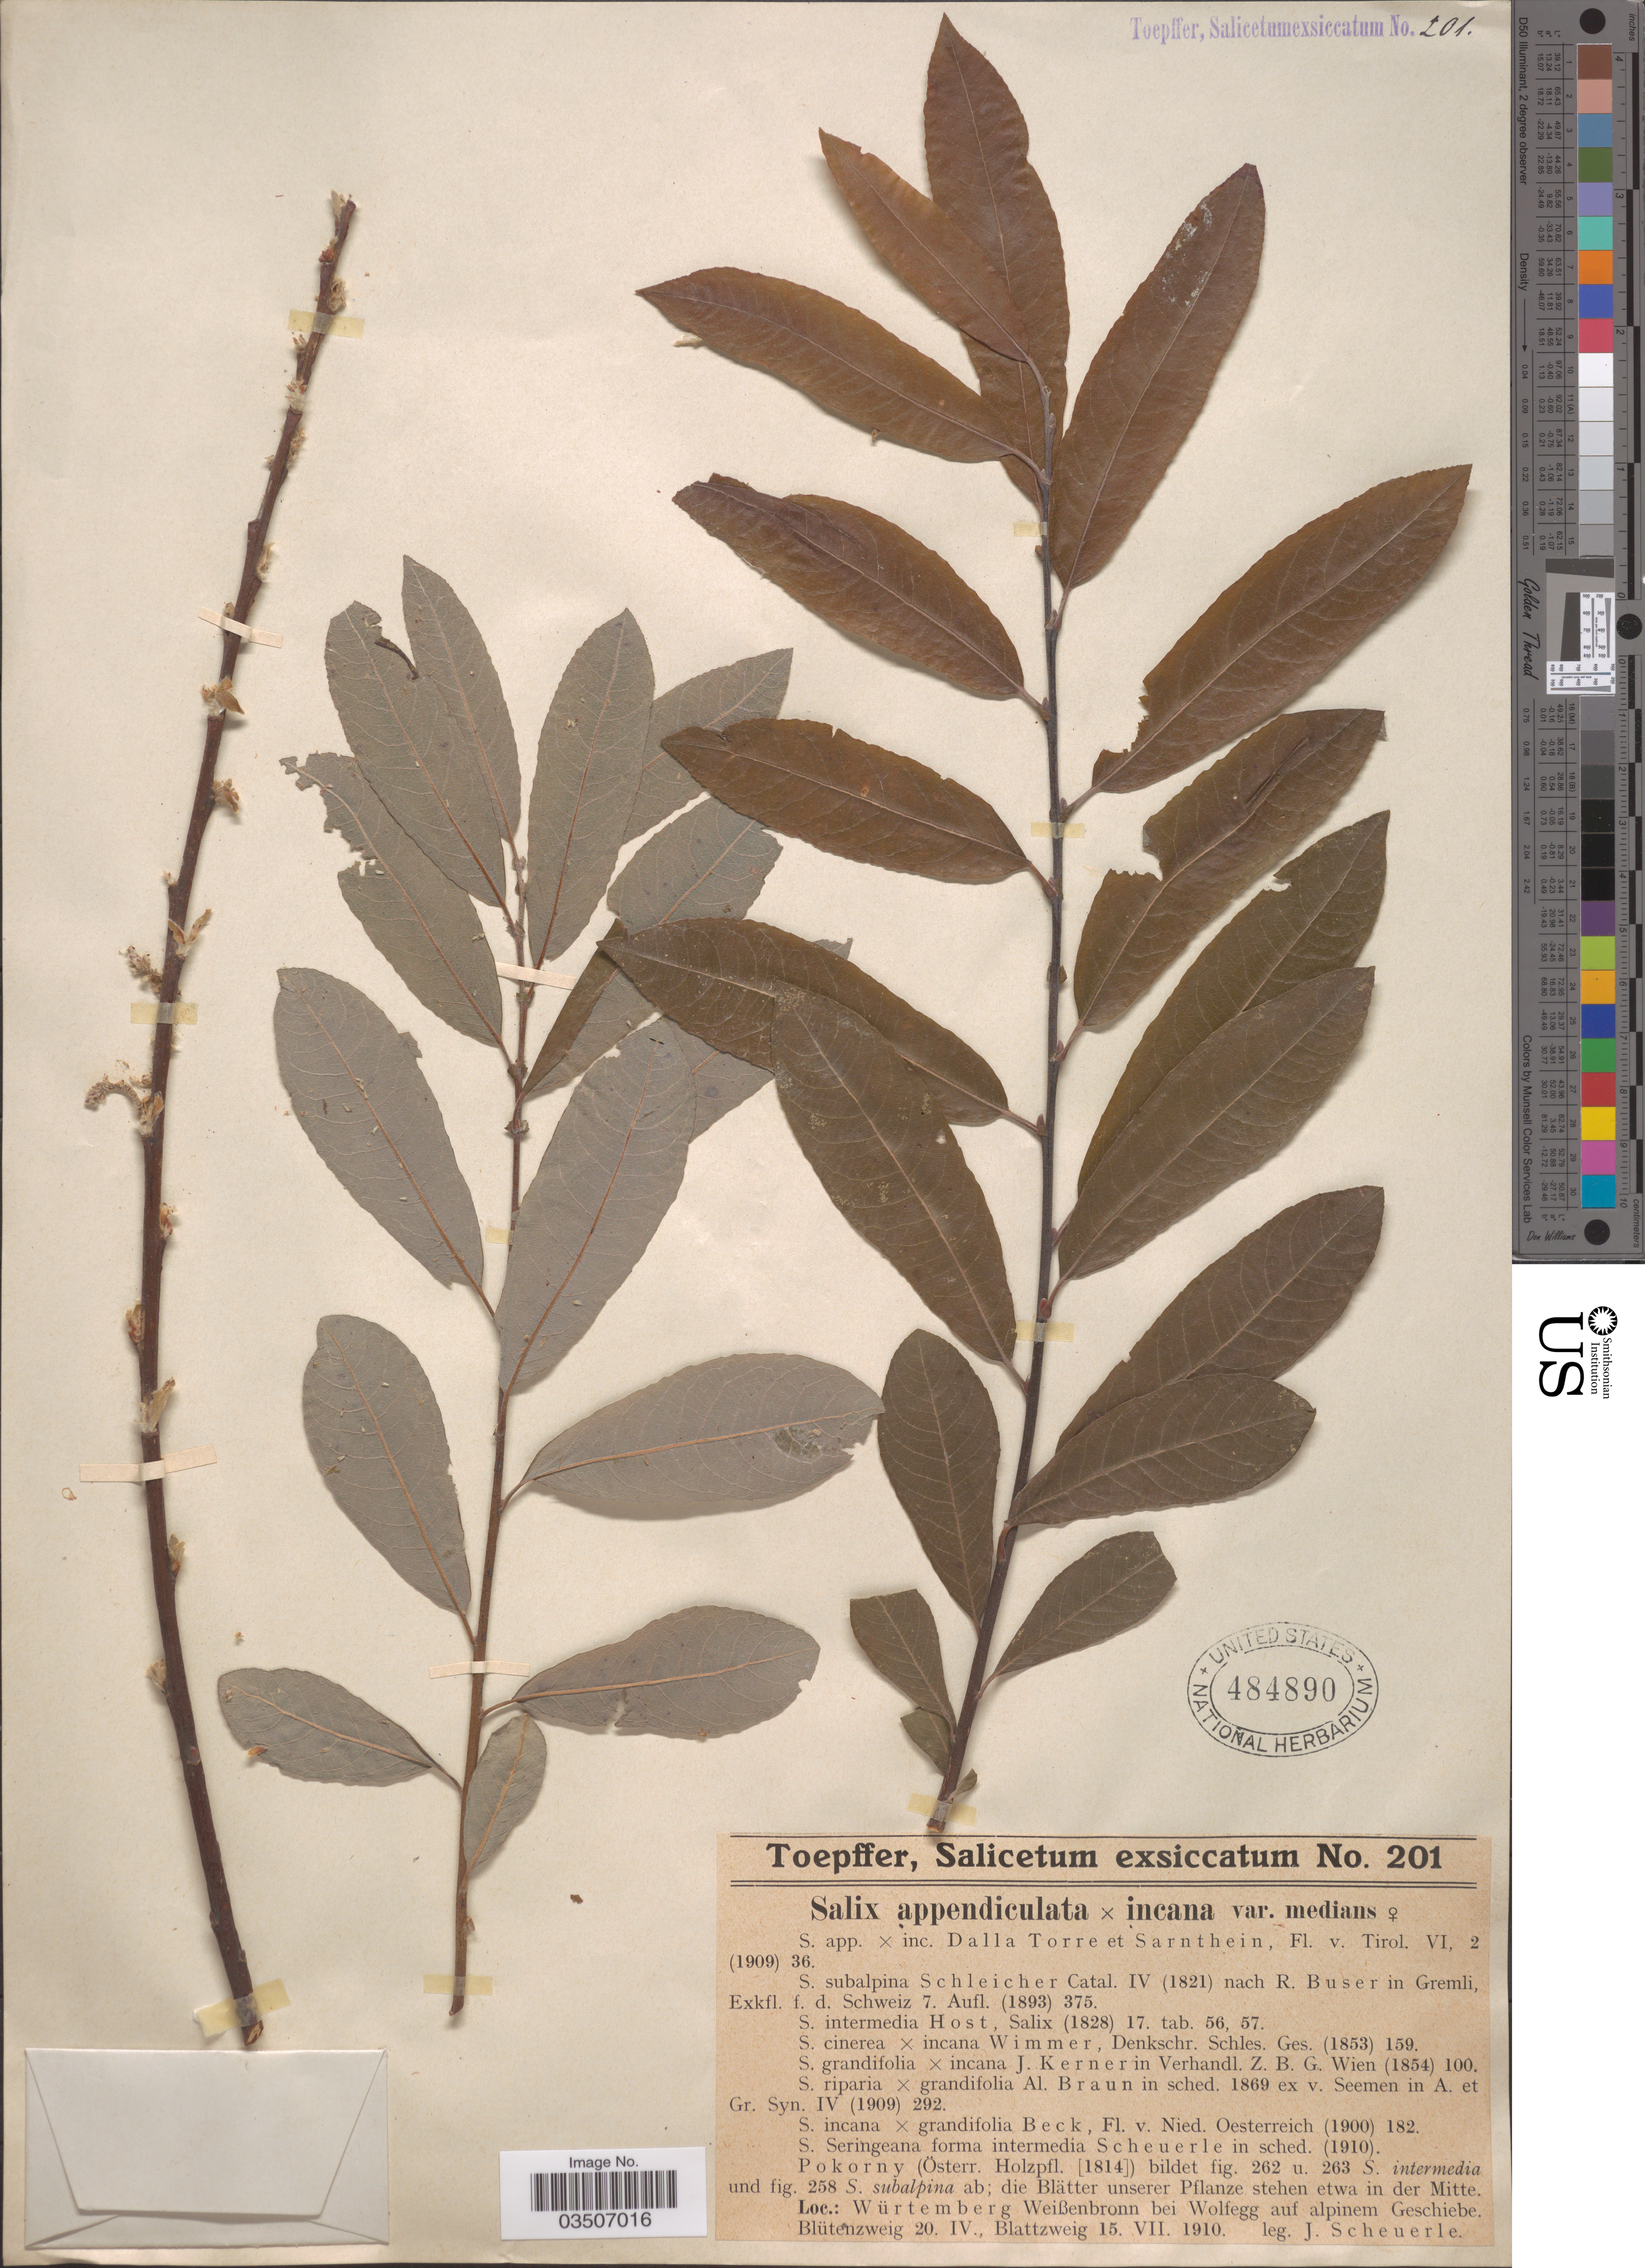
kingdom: Plantae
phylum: Tracheophyta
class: Magnoliopsida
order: Malpighiales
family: Salicaceae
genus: Salix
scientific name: Salix appendiculata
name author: Vill.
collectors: J. Scheuerle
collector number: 201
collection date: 1910-04-20/1910-07-15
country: Germany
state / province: Baden-Württemberg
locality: Würtemberg Weißenbronn bei Wolfegg auf alpinem Geschiebe.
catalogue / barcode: US 484890